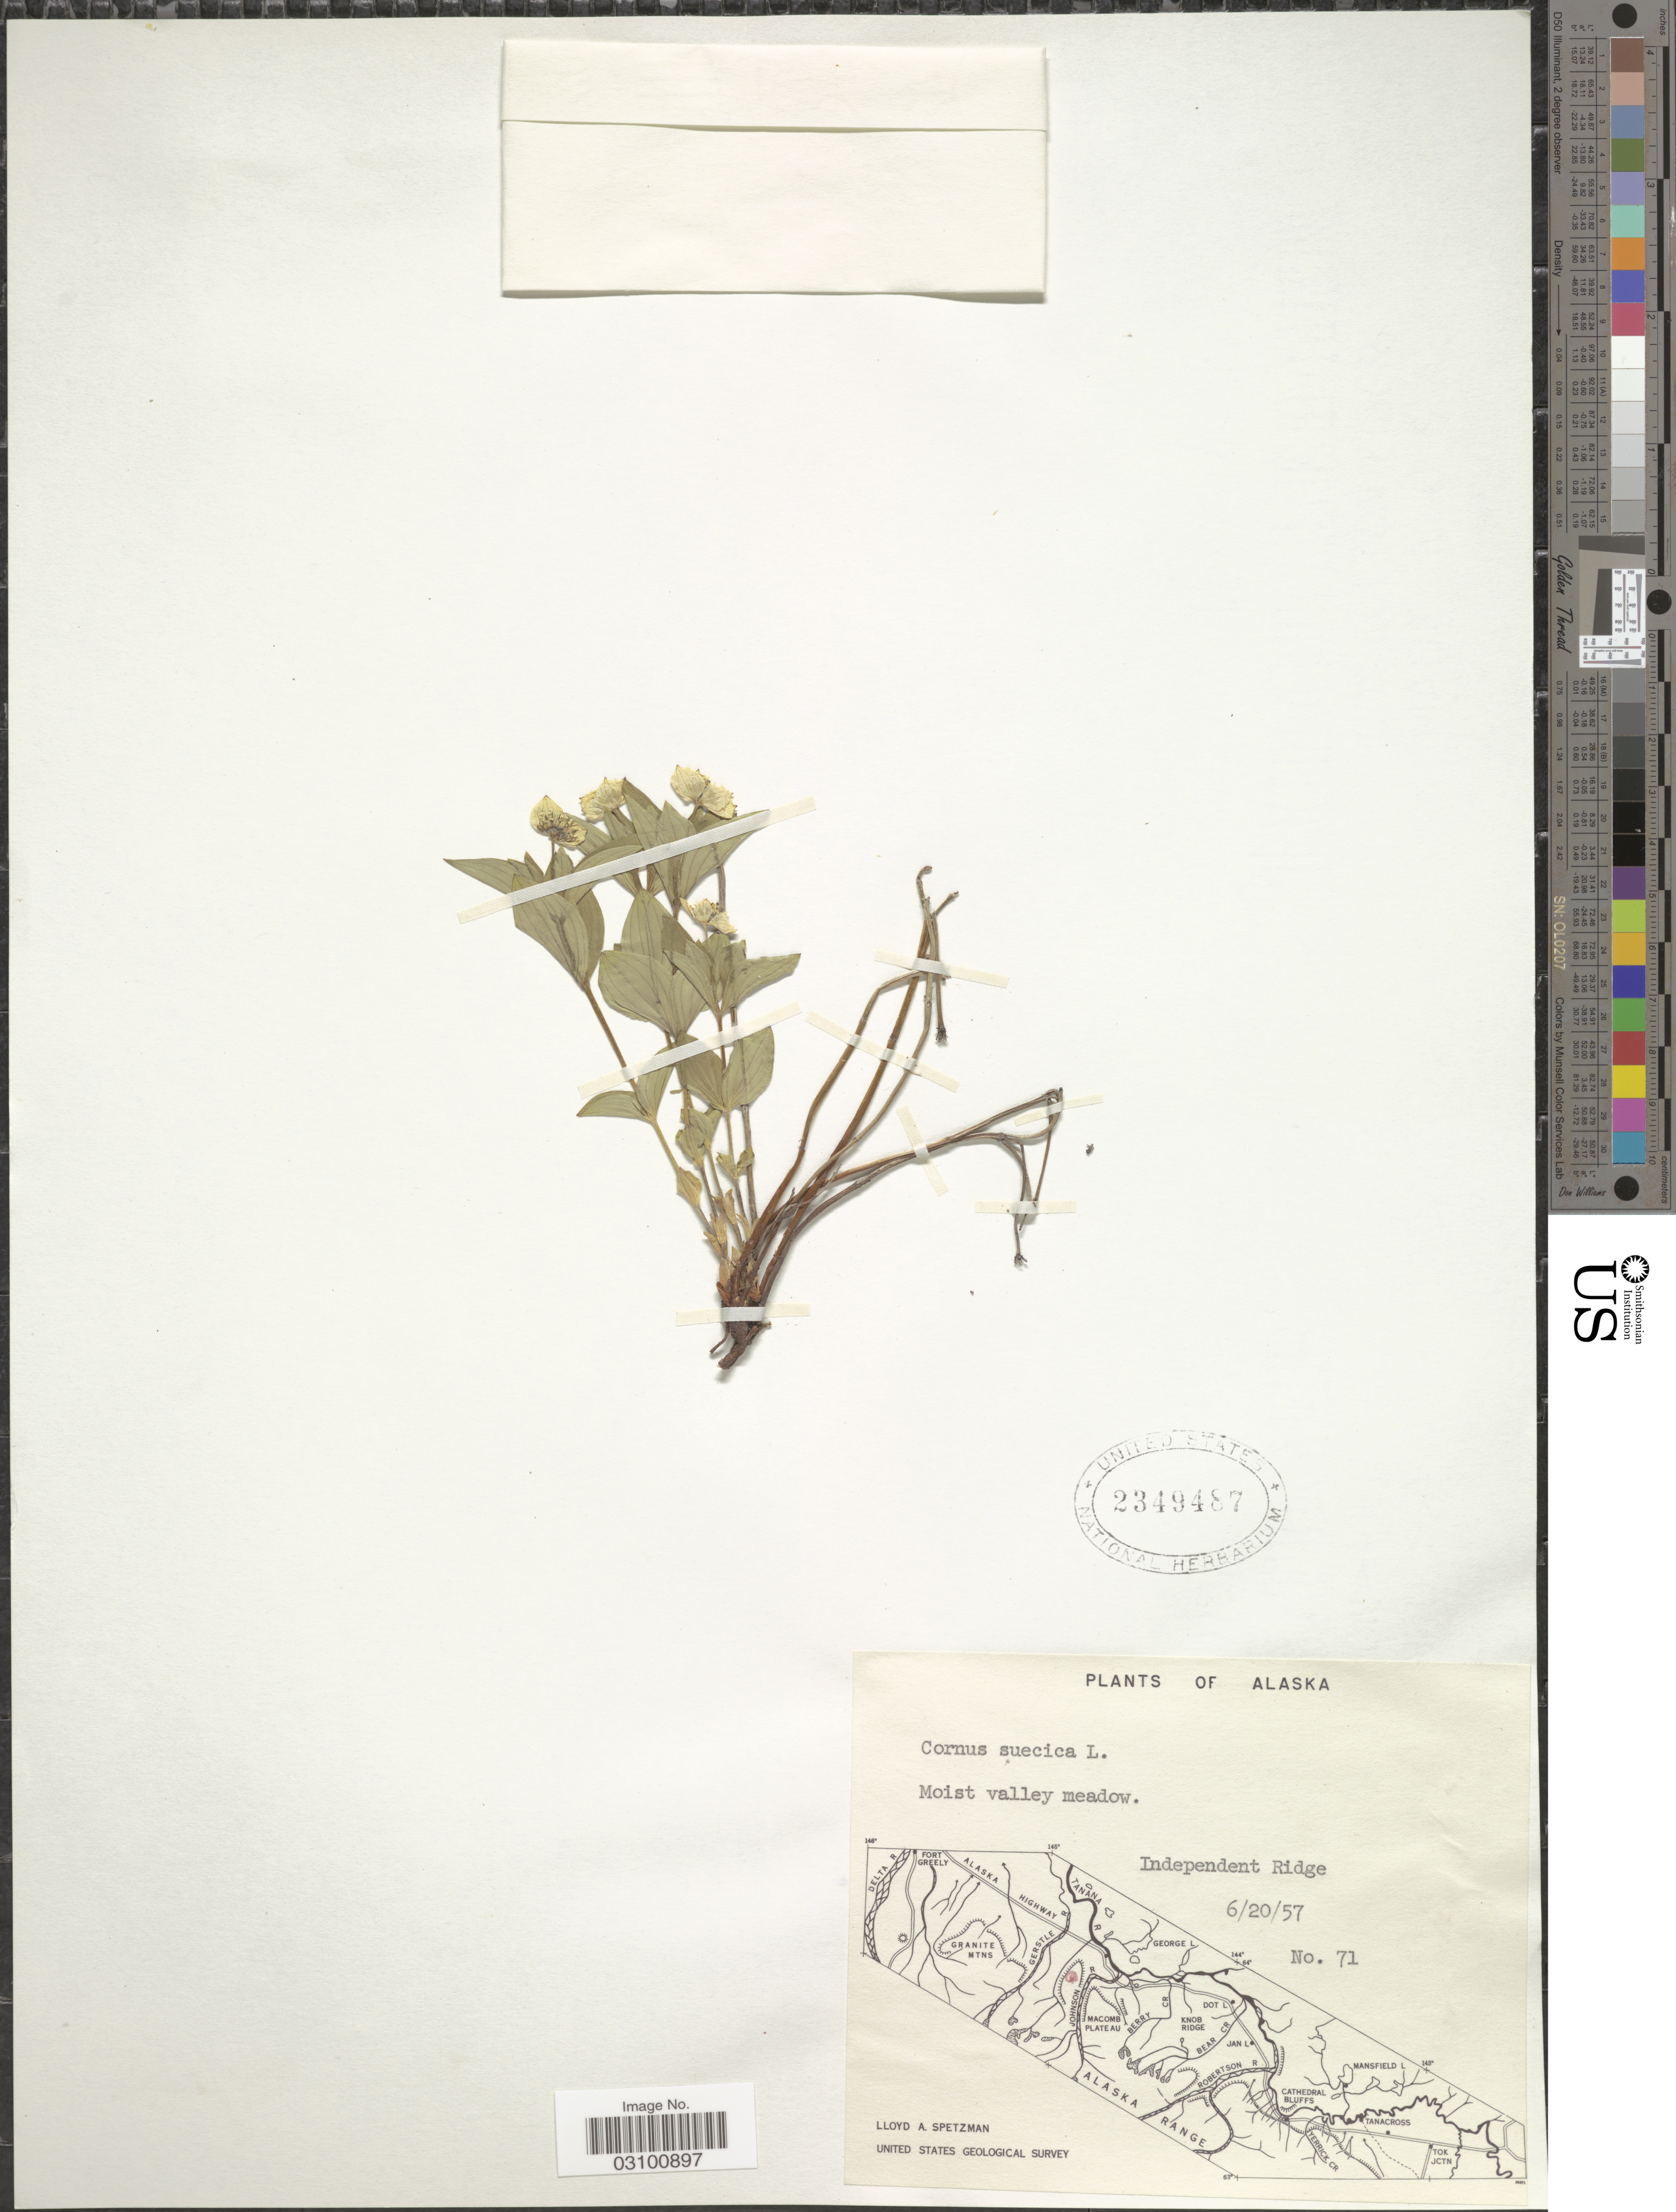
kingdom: Plantae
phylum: Tracheophyta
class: Magnoliopsida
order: Cornales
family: Cornaceae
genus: Cornus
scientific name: Cornus suecica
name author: L.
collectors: L. Spetzman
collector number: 71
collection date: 1957-06-20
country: United States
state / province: Alaska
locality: Moist valley meadow. Independent Ridge.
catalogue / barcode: US 2349487